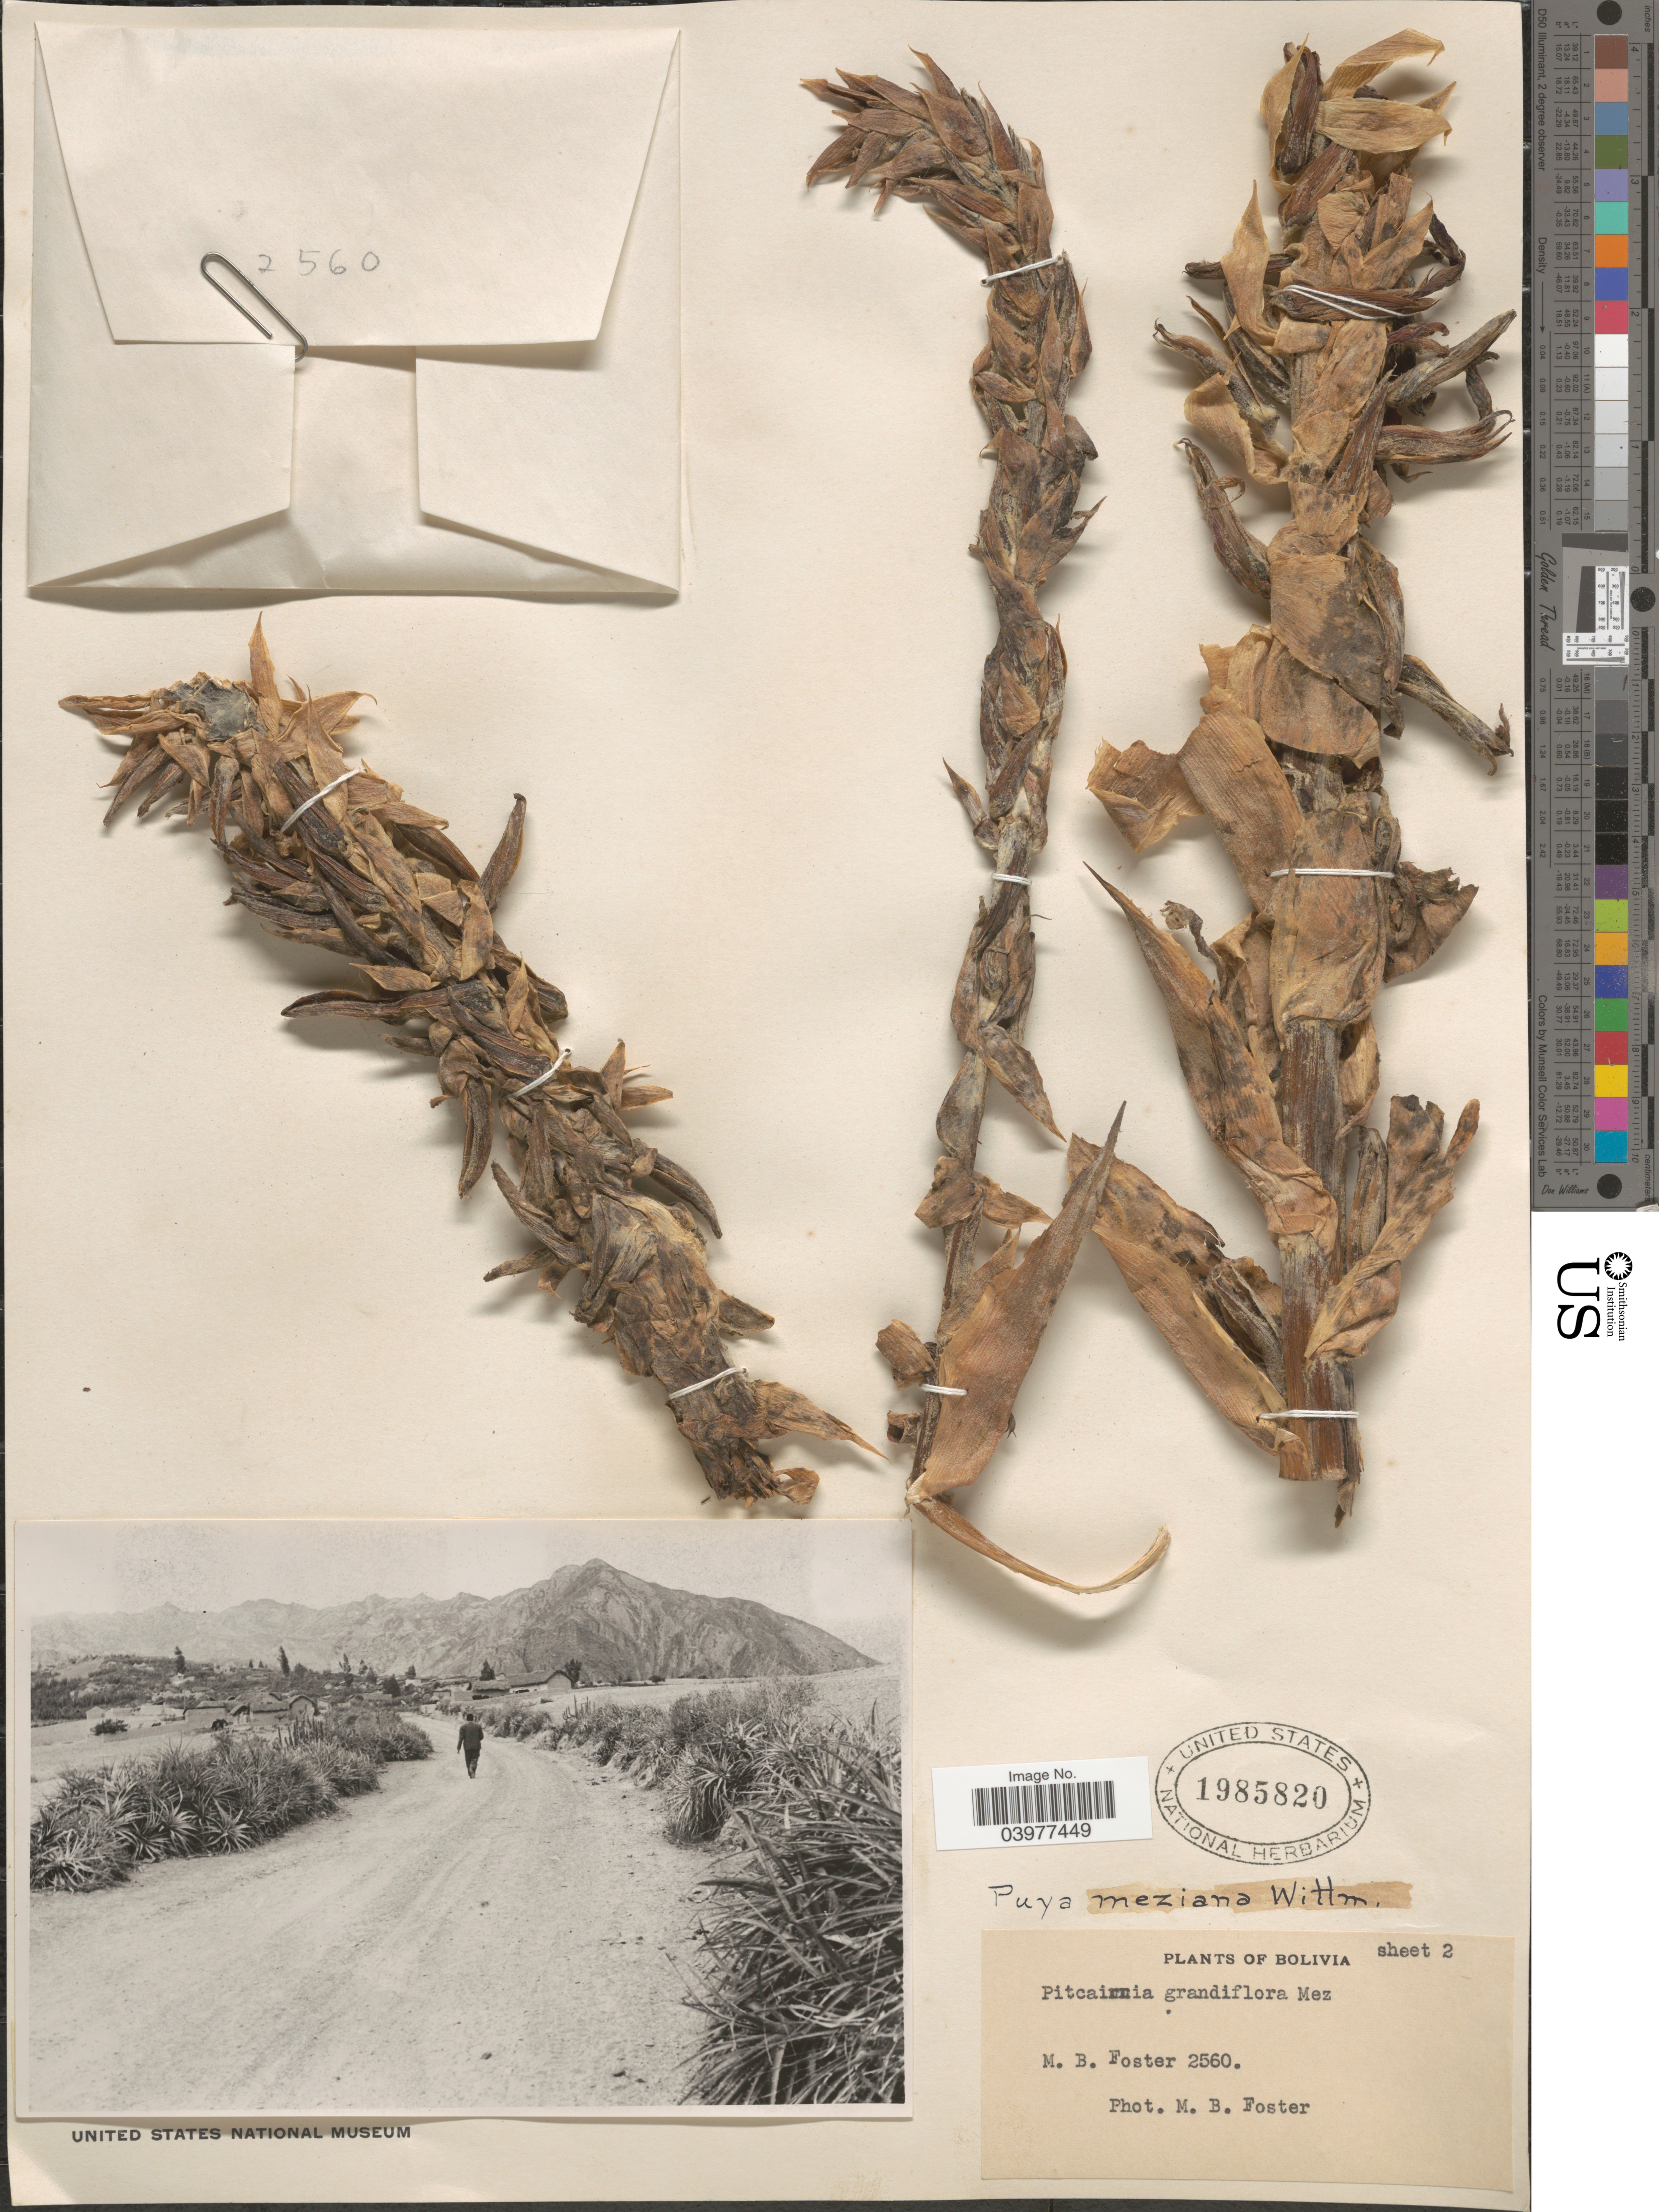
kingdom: Plantae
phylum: Tracheophyta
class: Liliopsida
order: Poales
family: Bromeliaceae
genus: Puya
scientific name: Puya meziana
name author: Wittm.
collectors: M. B. Foster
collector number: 2560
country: Bolivia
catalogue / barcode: US 1985820